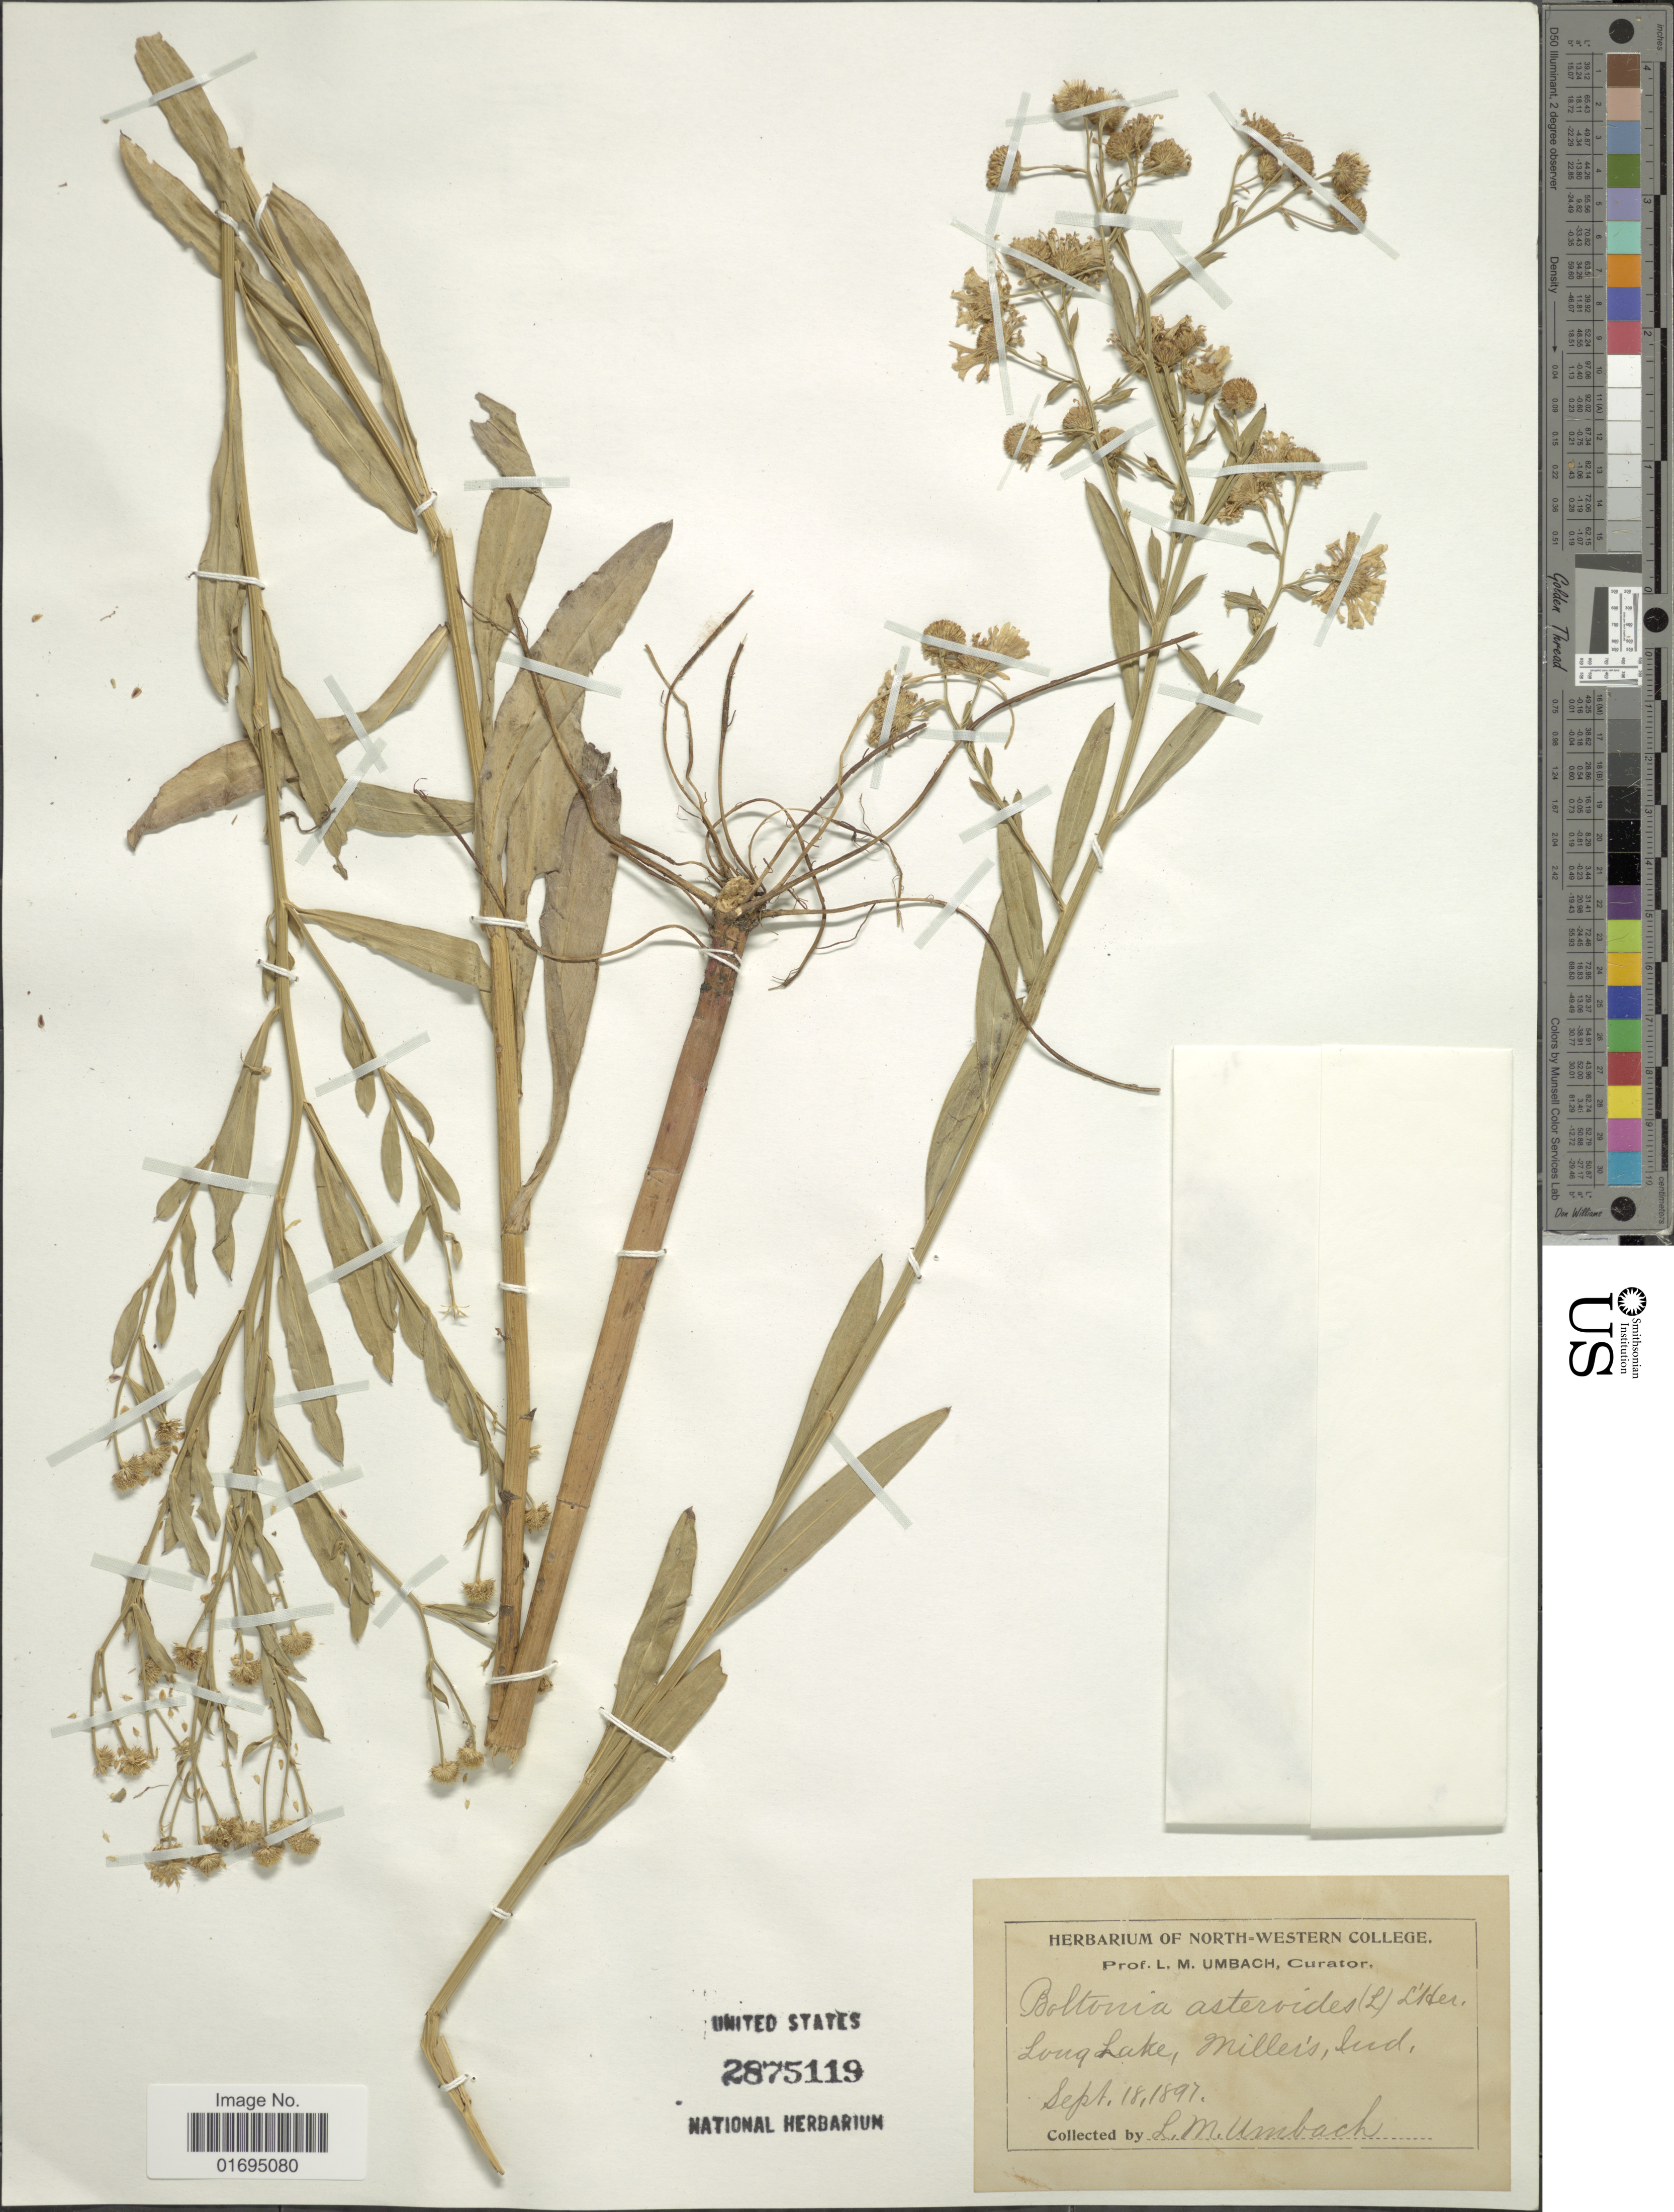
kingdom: Plantae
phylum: Tracheophyta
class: Magnoliopsida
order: Asterales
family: Asteraceae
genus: Boltonia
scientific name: Boltonia asteroides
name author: (L.) L'Hér.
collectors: L. M. Umbach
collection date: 1897-09-18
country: United States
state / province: Indiana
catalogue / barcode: US 2875119